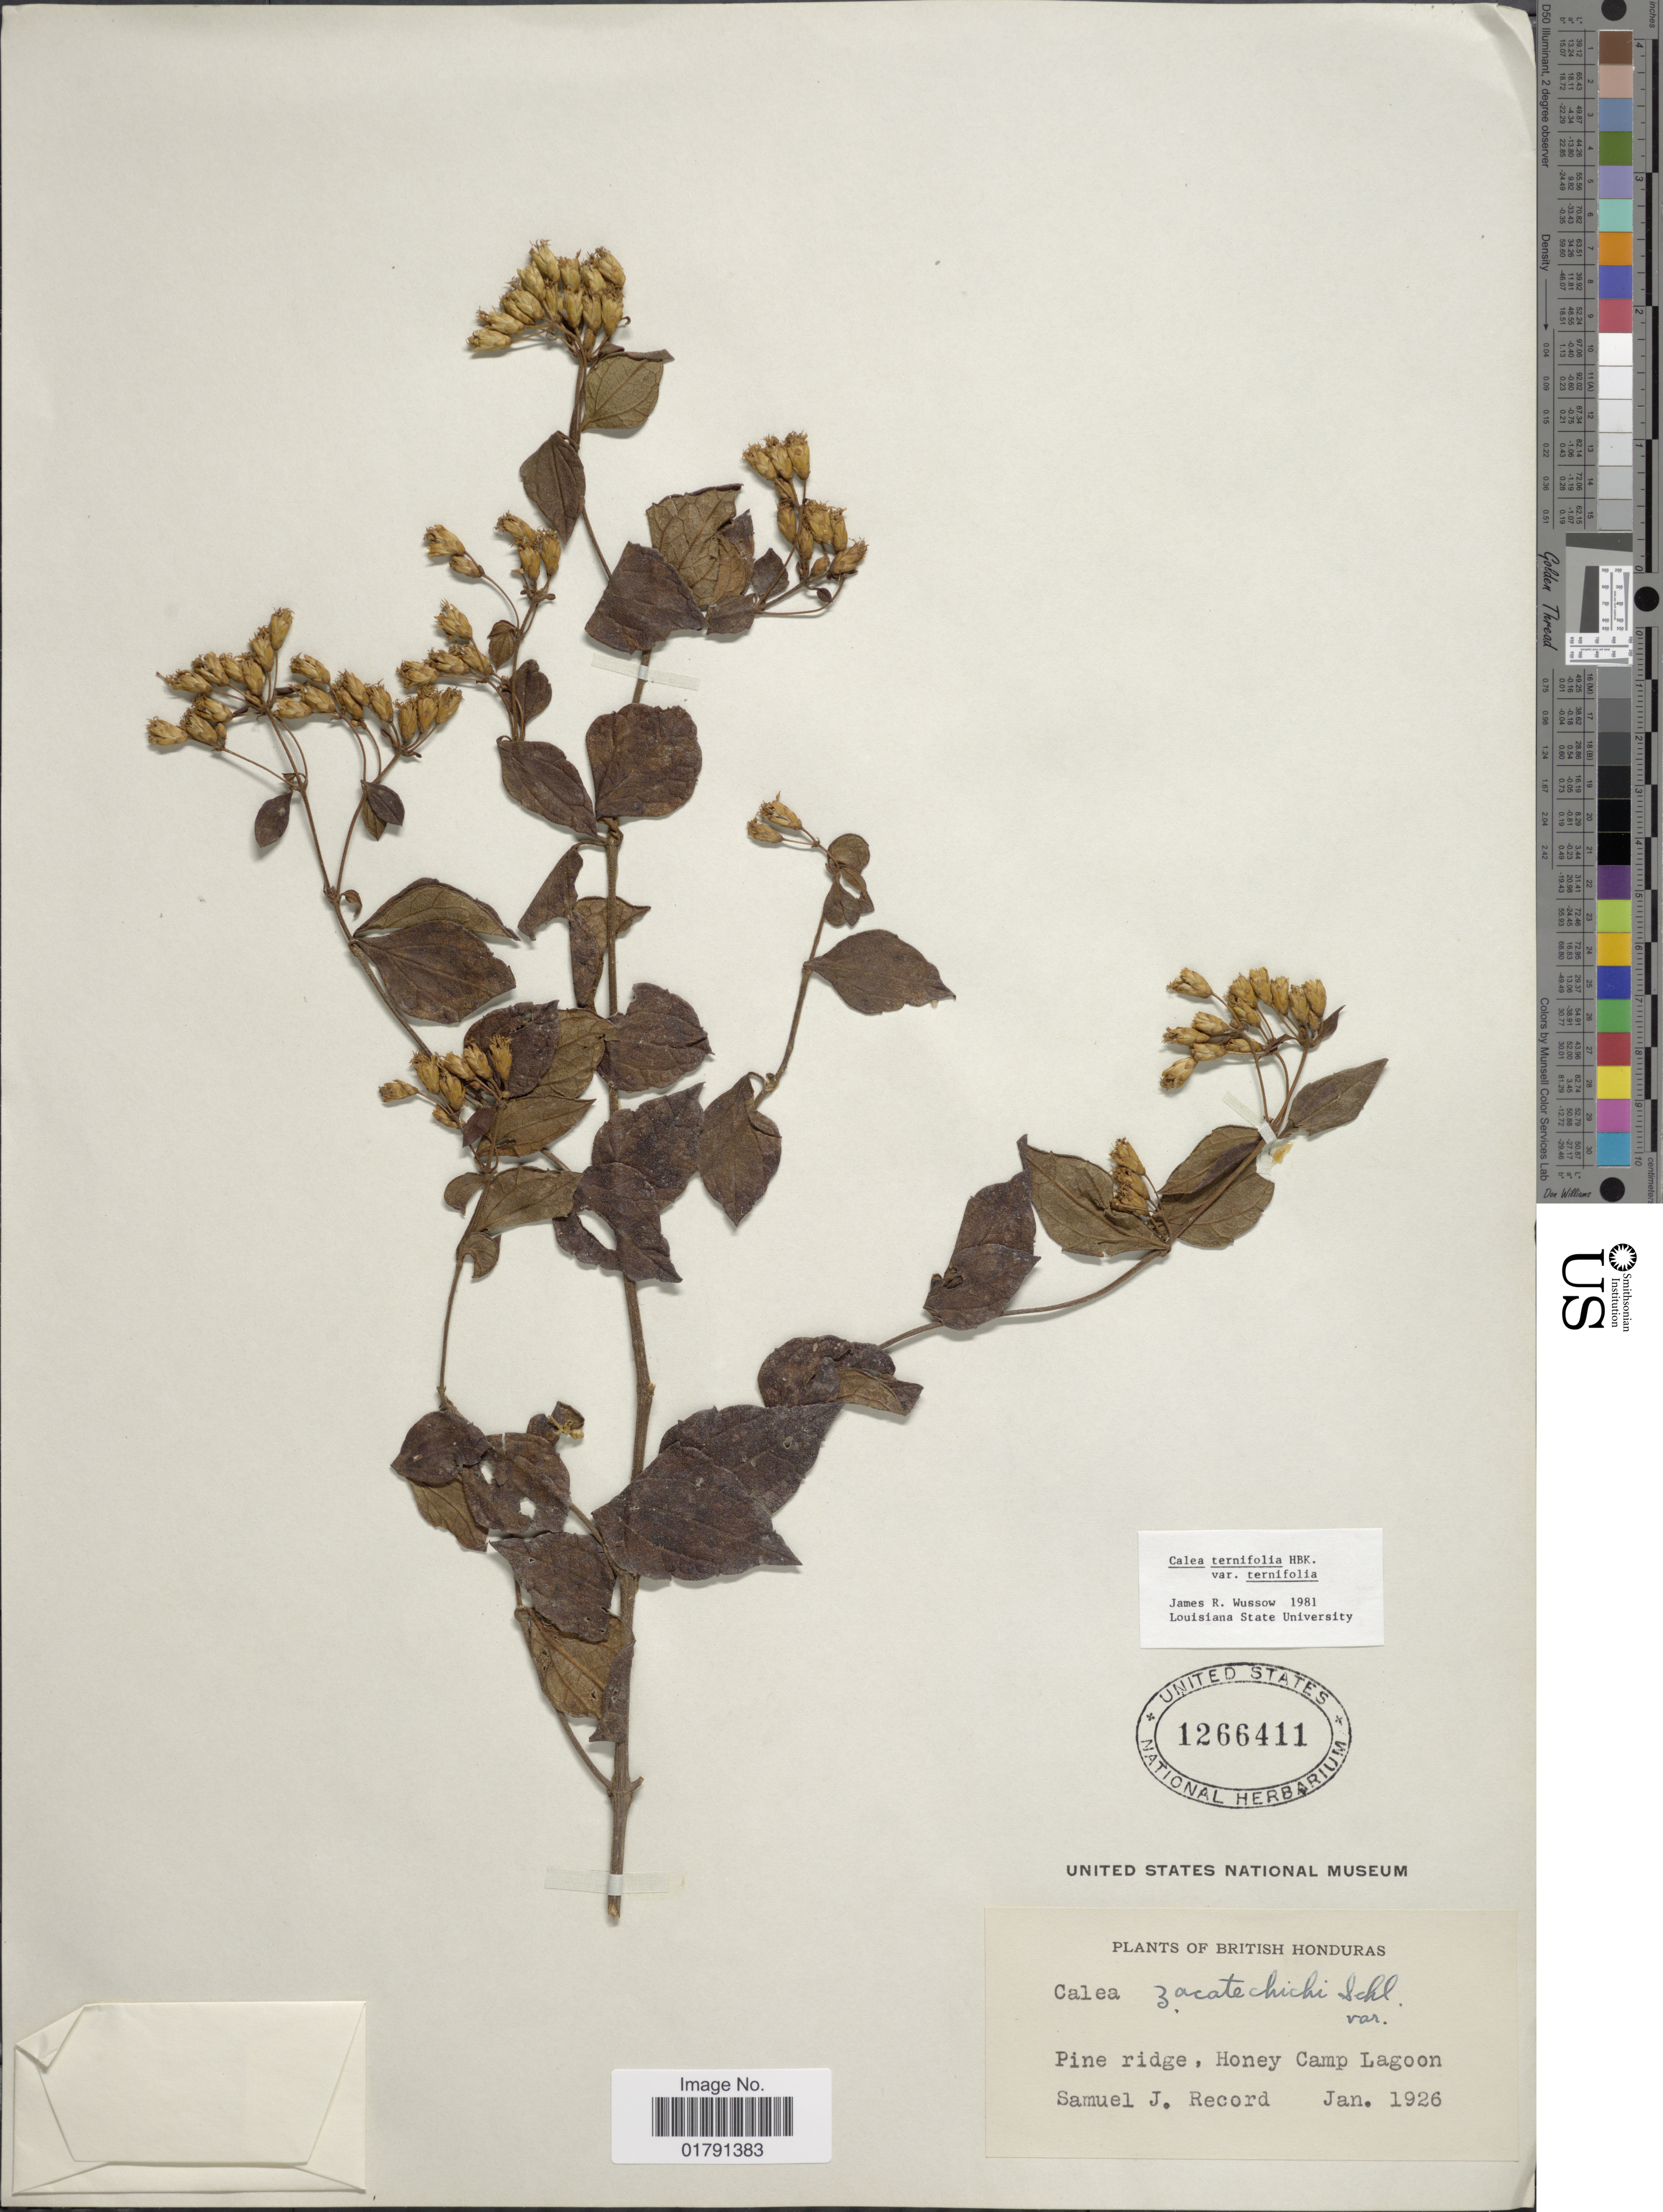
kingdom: Plantae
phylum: Tracheophyta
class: Magnoliopsida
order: Asterales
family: Asteraceae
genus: Calea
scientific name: Calea ternifolia Oliv., hom. illeg.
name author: Oliv.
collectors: S. J. Record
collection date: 1926-01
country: Belize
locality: British Honduras, Pine ridge, Honey Camp Lagoon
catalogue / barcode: US 1266411